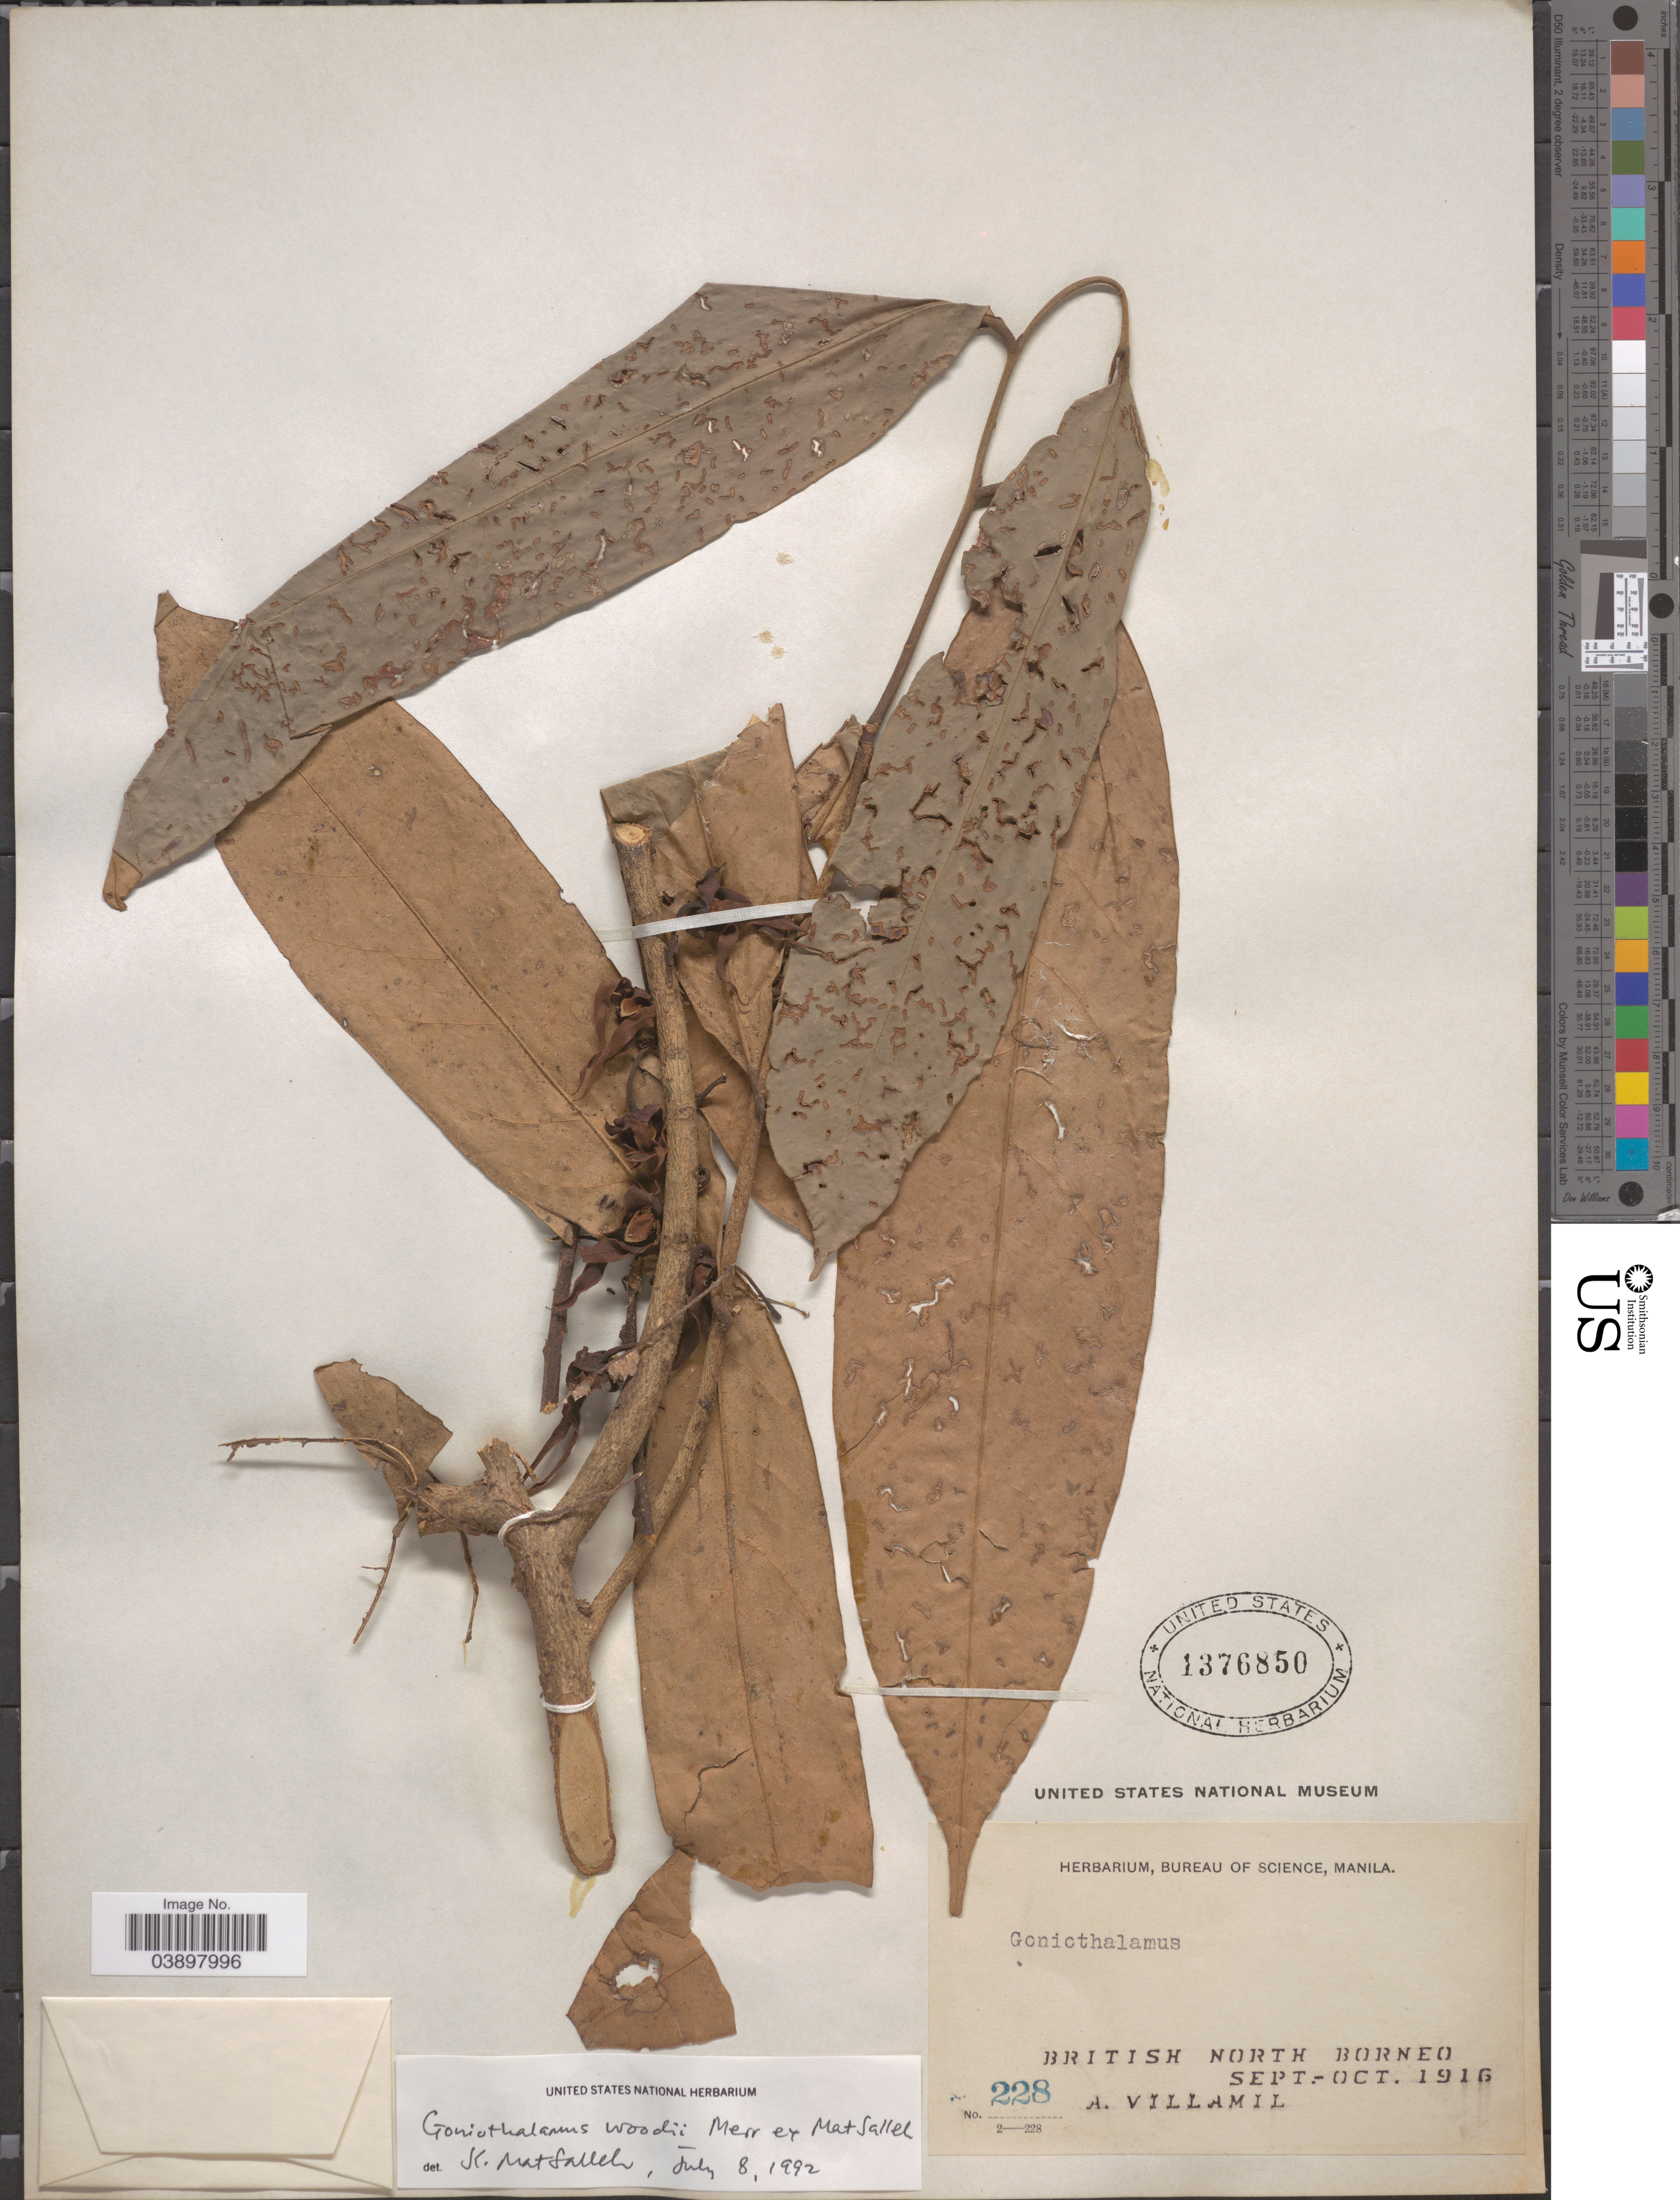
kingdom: Plantae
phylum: Tracheophyta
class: Magnoliopsida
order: Magnoliales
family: Annonaceae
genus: Goniothalamus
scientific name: Goniothalamus woodii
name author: Merr. ex Mat-Salleh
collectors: A. Villamil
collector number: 228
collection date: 1916-09/1916-10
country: Malaysia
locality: British North Borneo.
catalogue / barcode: US 1376850